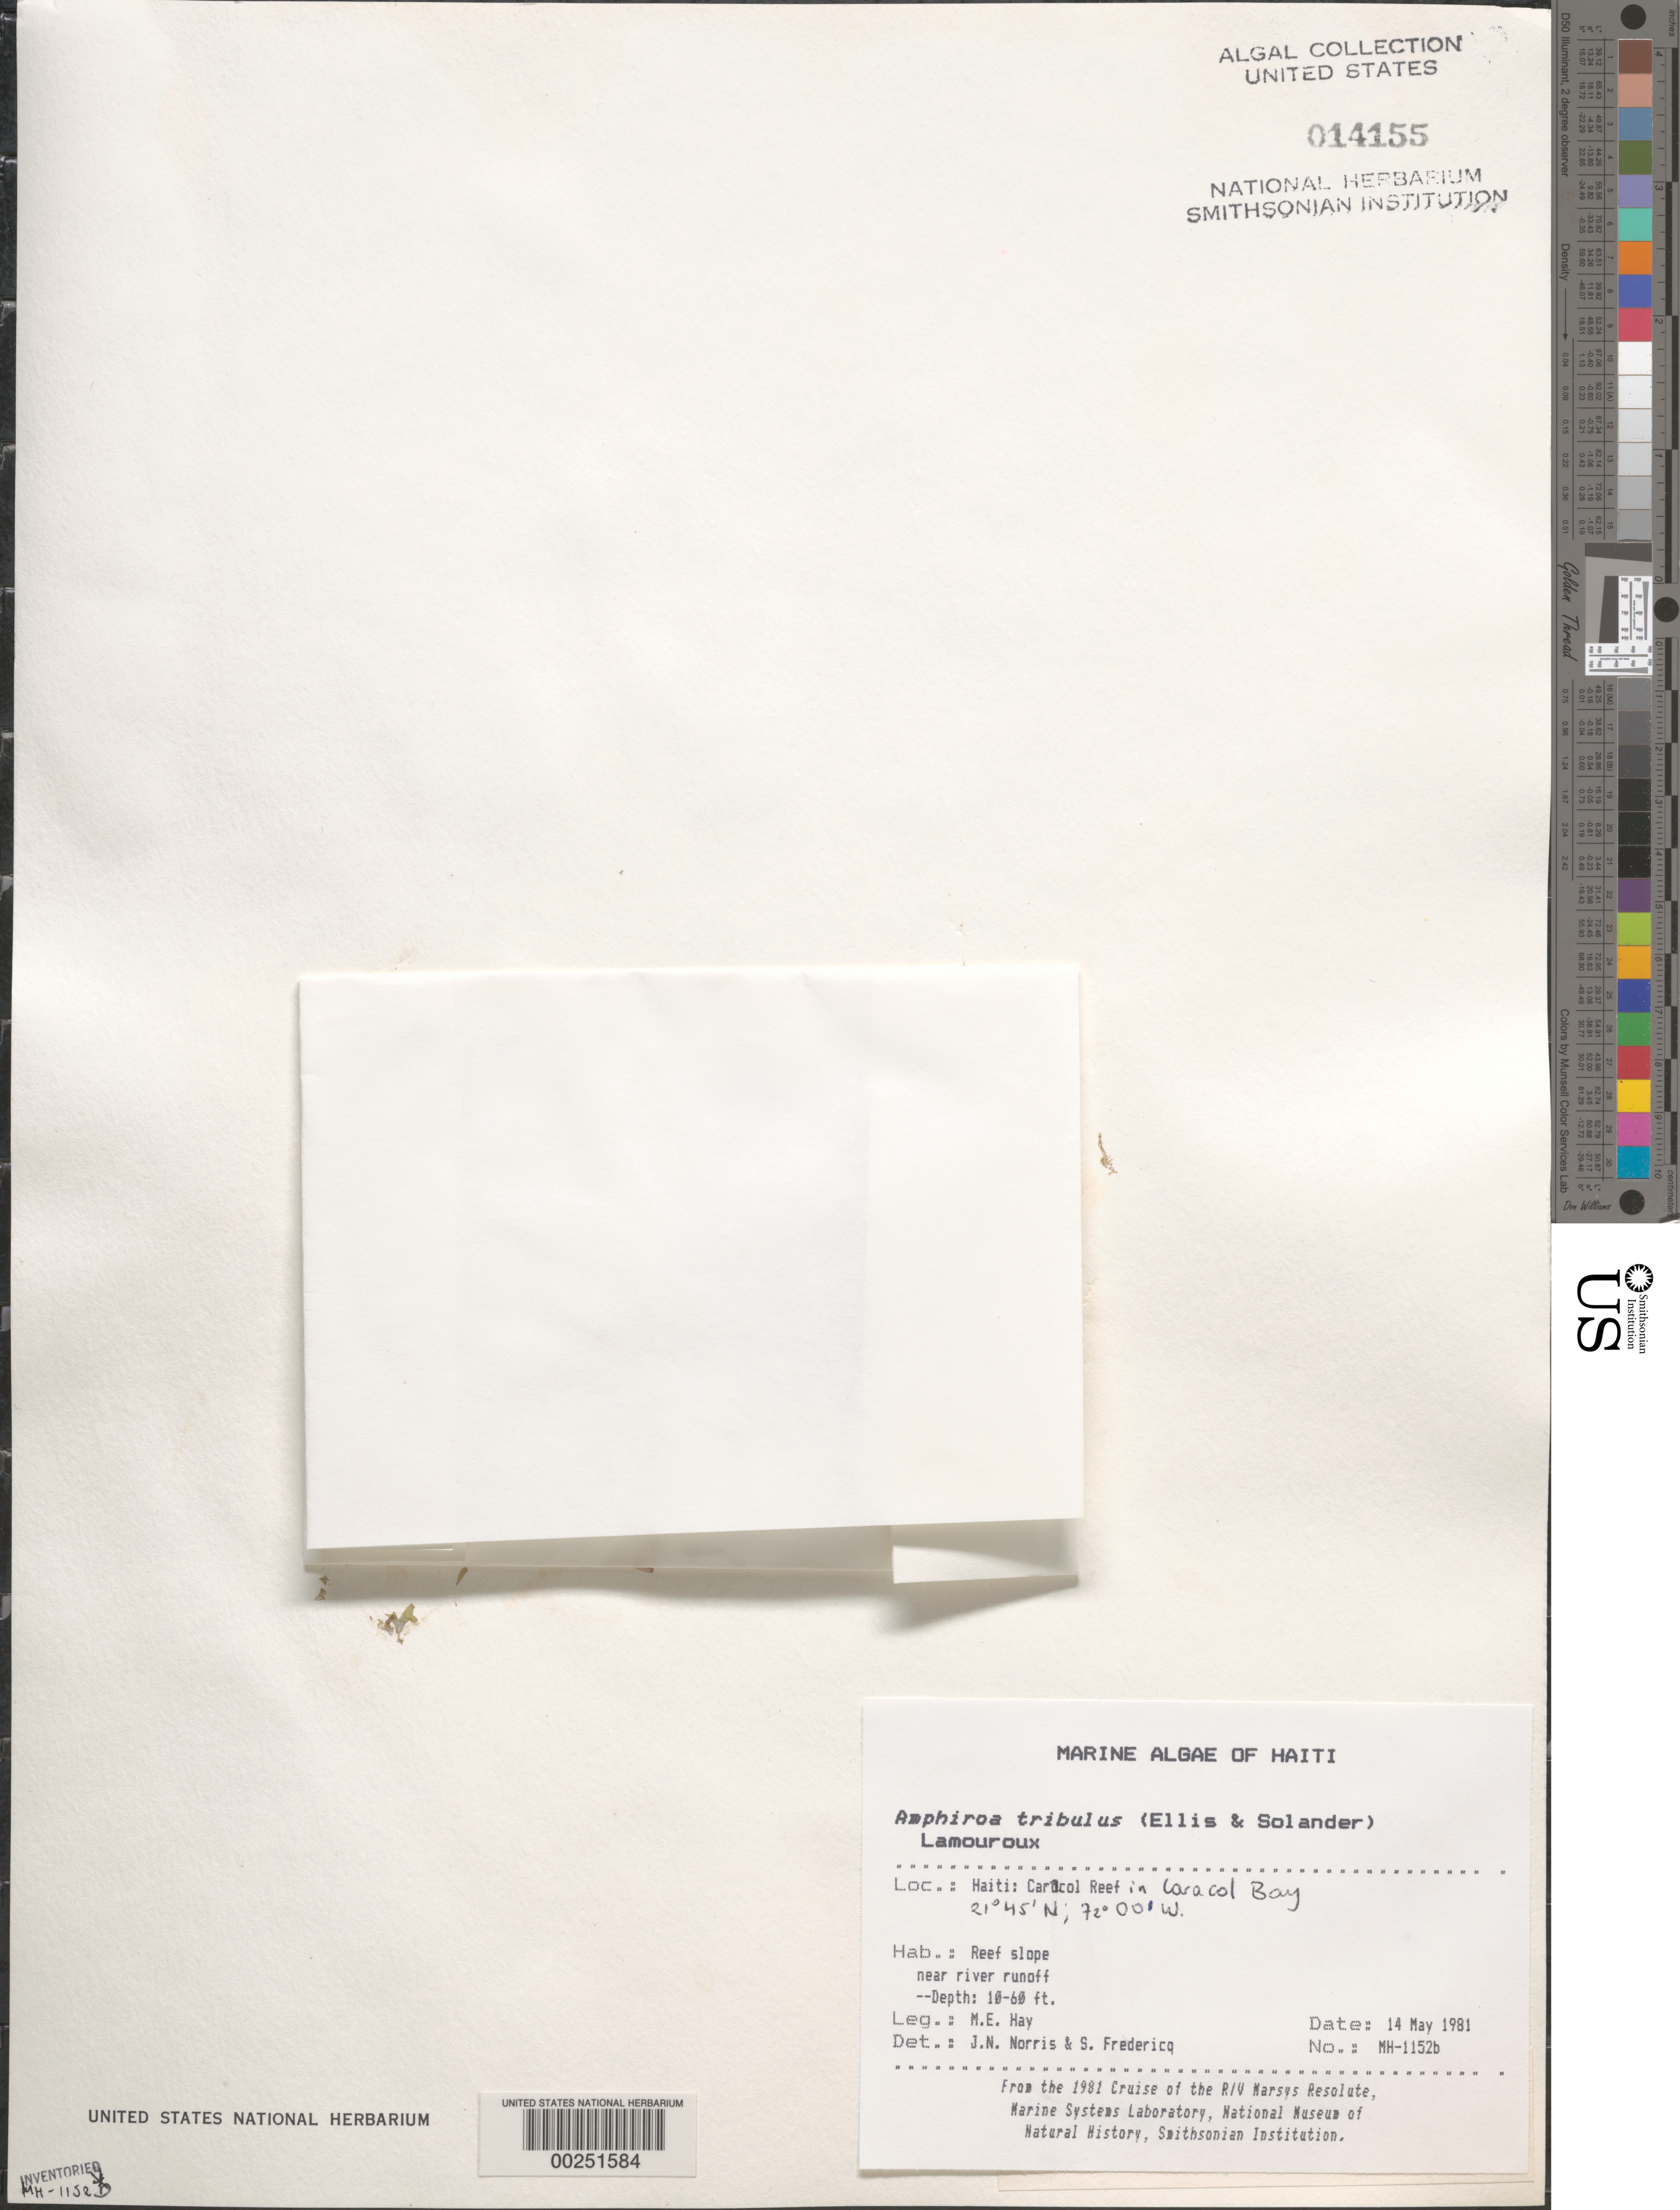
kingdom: Plantae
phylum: Rhodophyta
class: Florideophyceae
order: Corallinales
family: Lithophyllaceae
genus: Amphiroa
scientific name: Amphiroa tribulus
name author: (Ellis & Sol.) J.V.Lamouroux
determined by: Norris, J. N.; Fredericq, S.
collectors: M. E. Hay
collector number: MEH-1152b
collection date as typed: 14 May 1981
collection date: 1981-05-14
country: Haiti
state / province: Nord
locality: Caracol Reef, Caracol Bay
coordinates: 21 45'N, 72 00'W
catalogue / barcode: US 14155